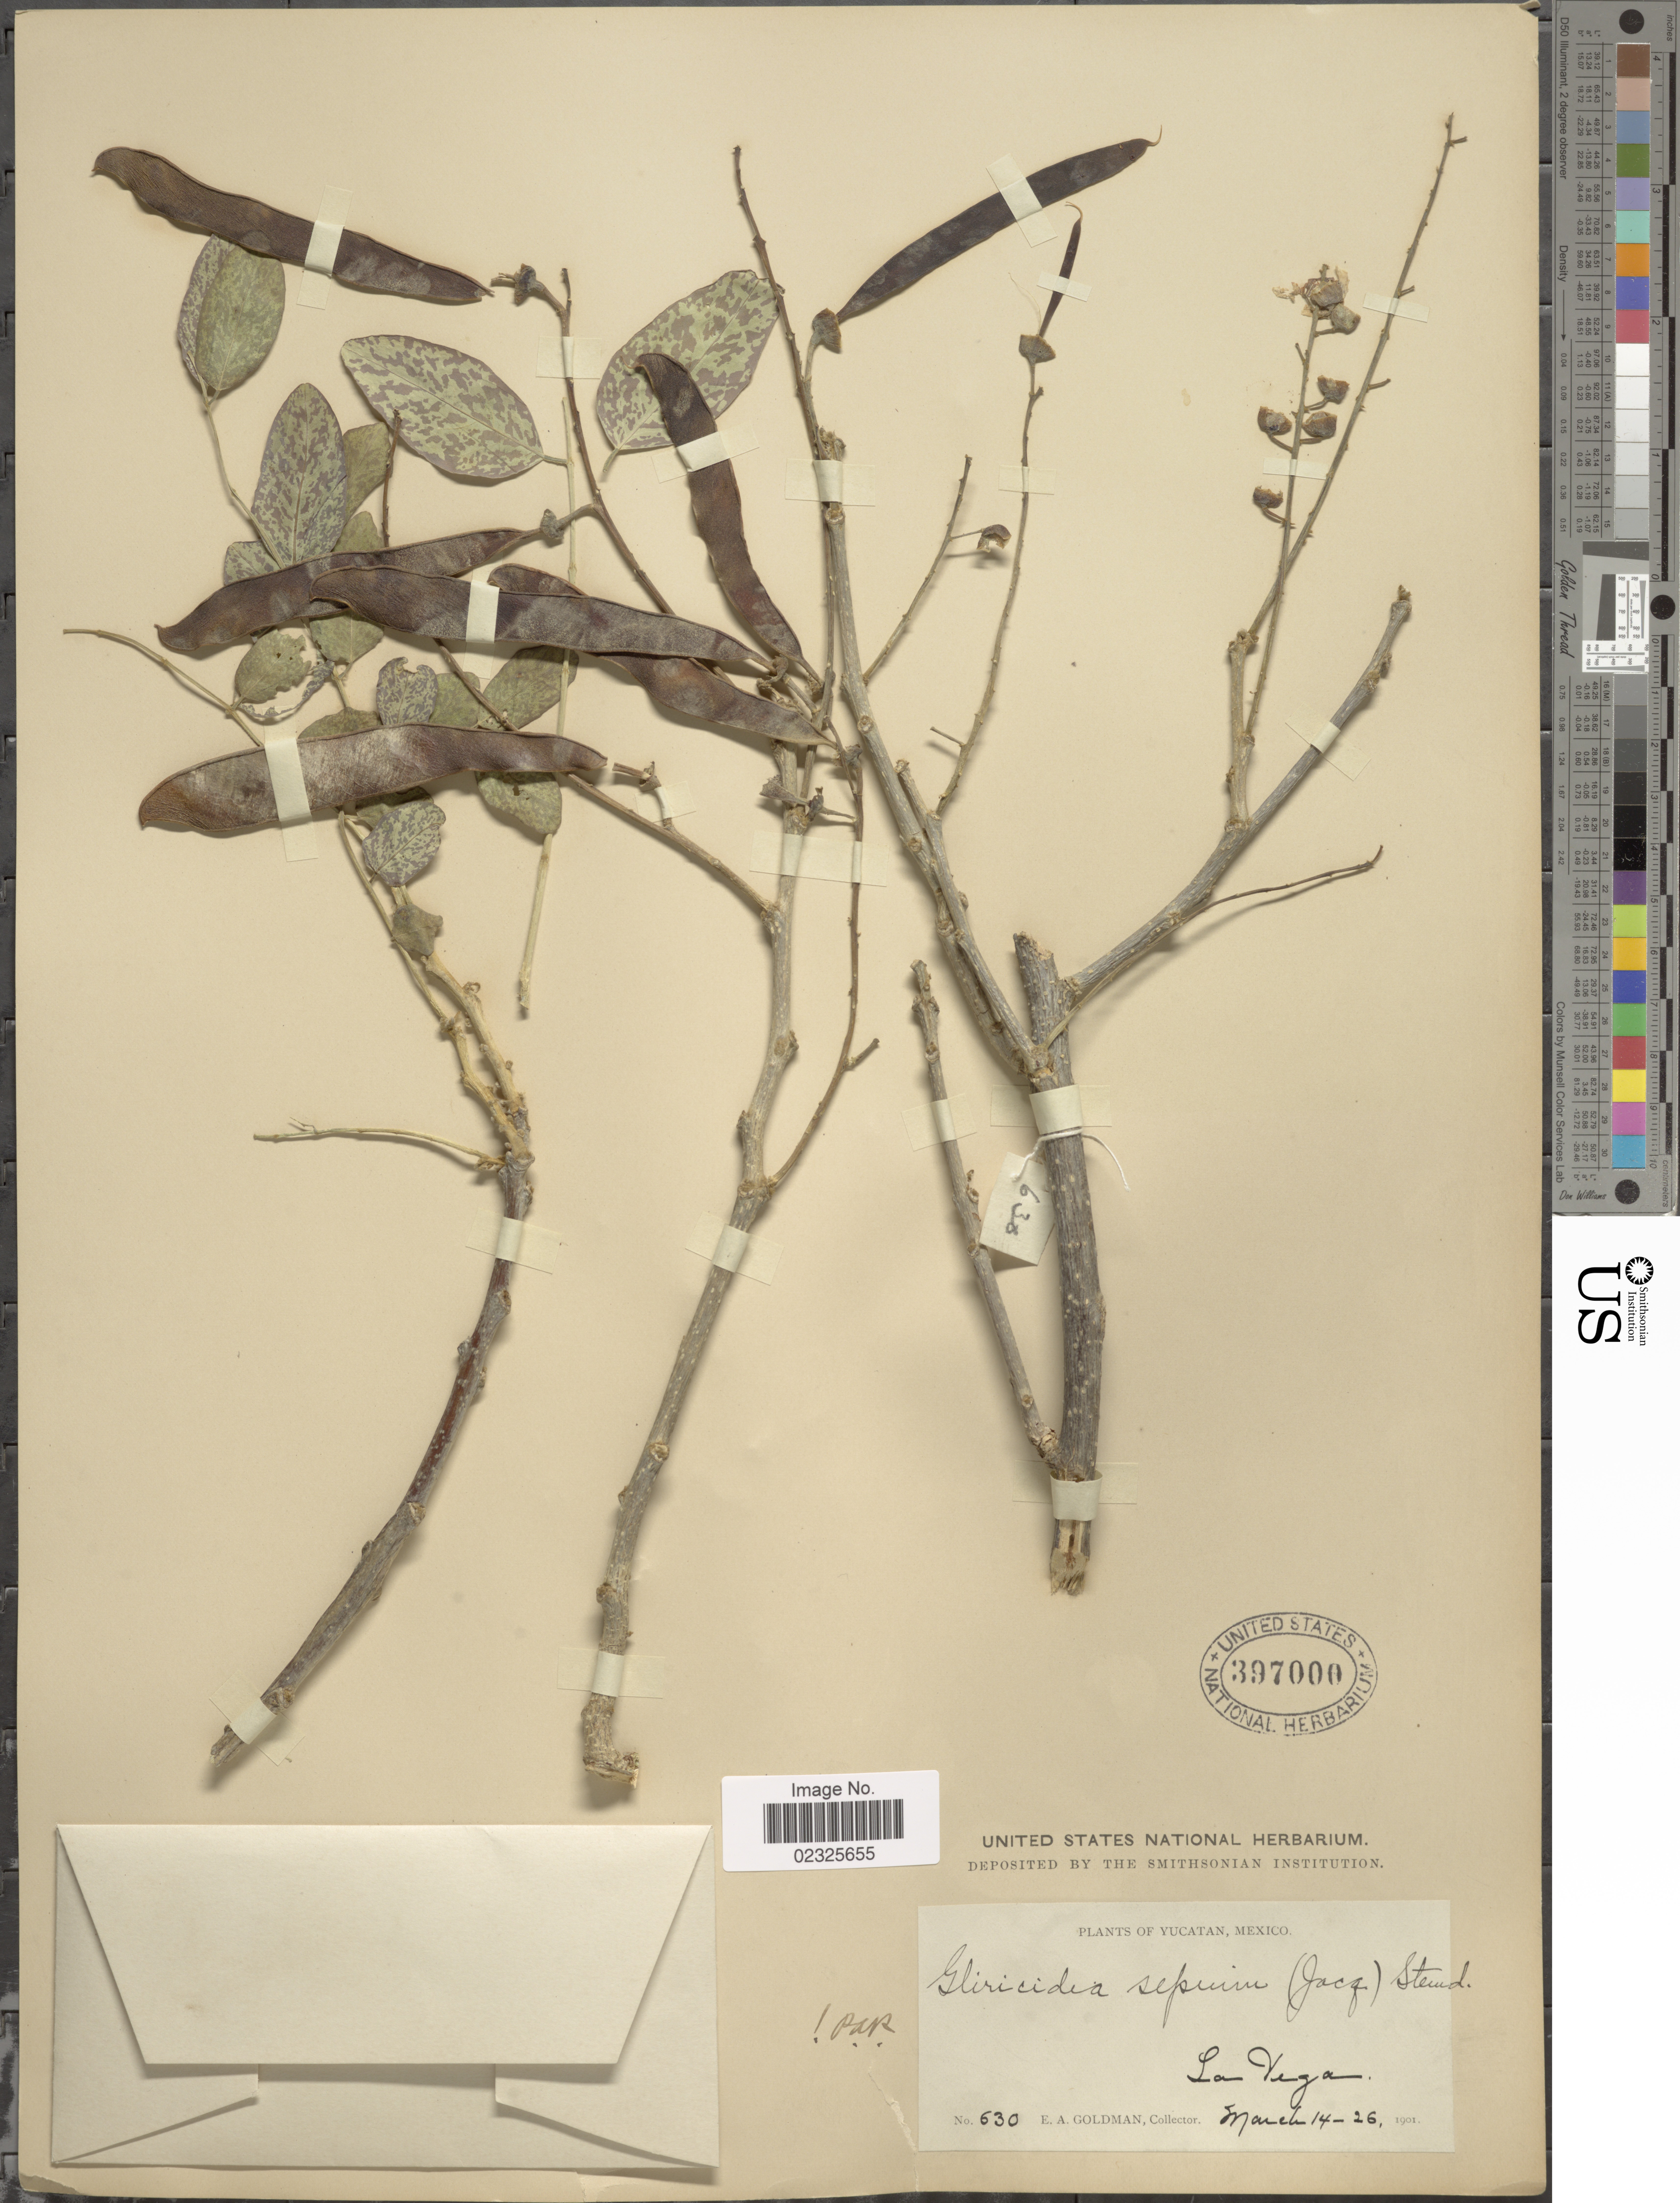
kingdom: Plantae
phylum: Tracheophyta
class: Magnoliopsida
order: Fabales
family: Fabaceae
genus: Gliricidia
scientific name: Gliricidia sepium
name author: (Jacq.) Kunth ex Walp.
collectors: E. A. Goldman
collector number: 630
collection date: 1901-03-14/1901-03-26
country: Mexico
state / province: Yucatán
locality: La Vega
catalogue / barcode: US 397000